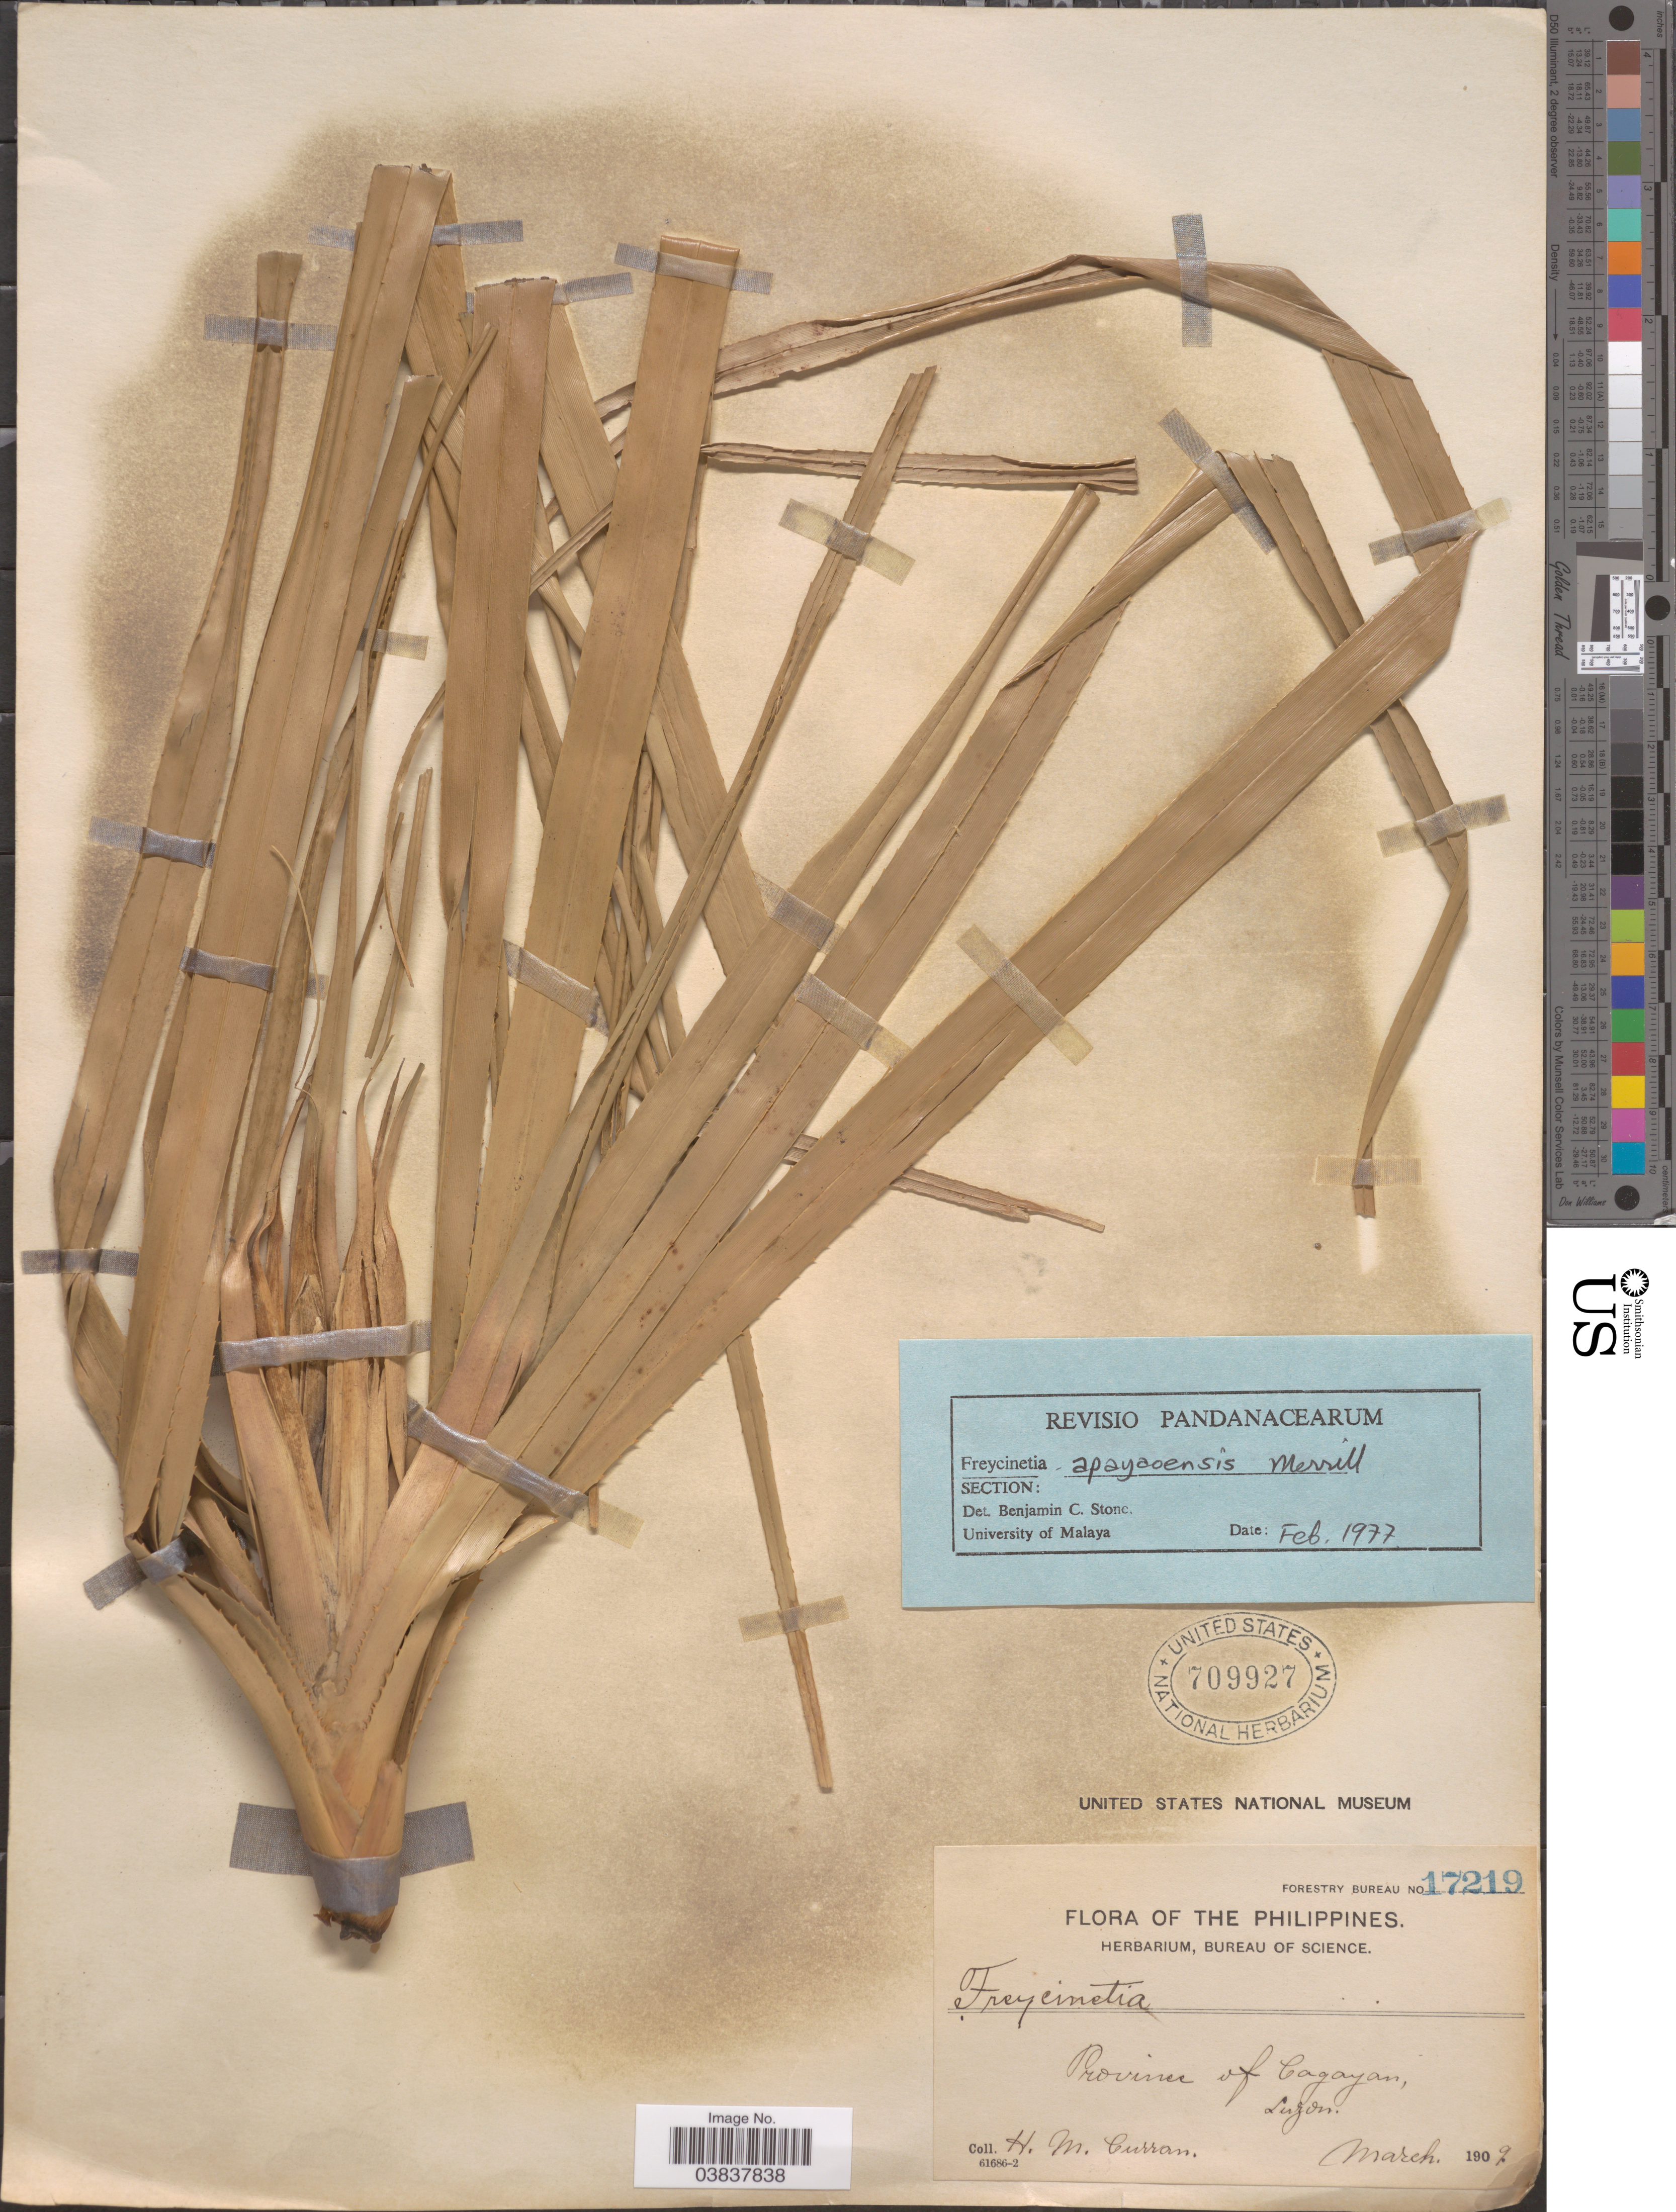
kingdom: Plantae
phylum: Tracheophyta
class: Liliopsida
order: Pandanales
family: Pandanaceae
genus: Freycinetia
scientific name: Freycinetia apayaoensis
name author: Merr.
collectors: H. M. Curran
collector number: Forestry Bureau 17219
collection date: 1909-03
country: Philippines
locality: Province of Cagayan, Luzon.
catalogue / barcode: US 709927